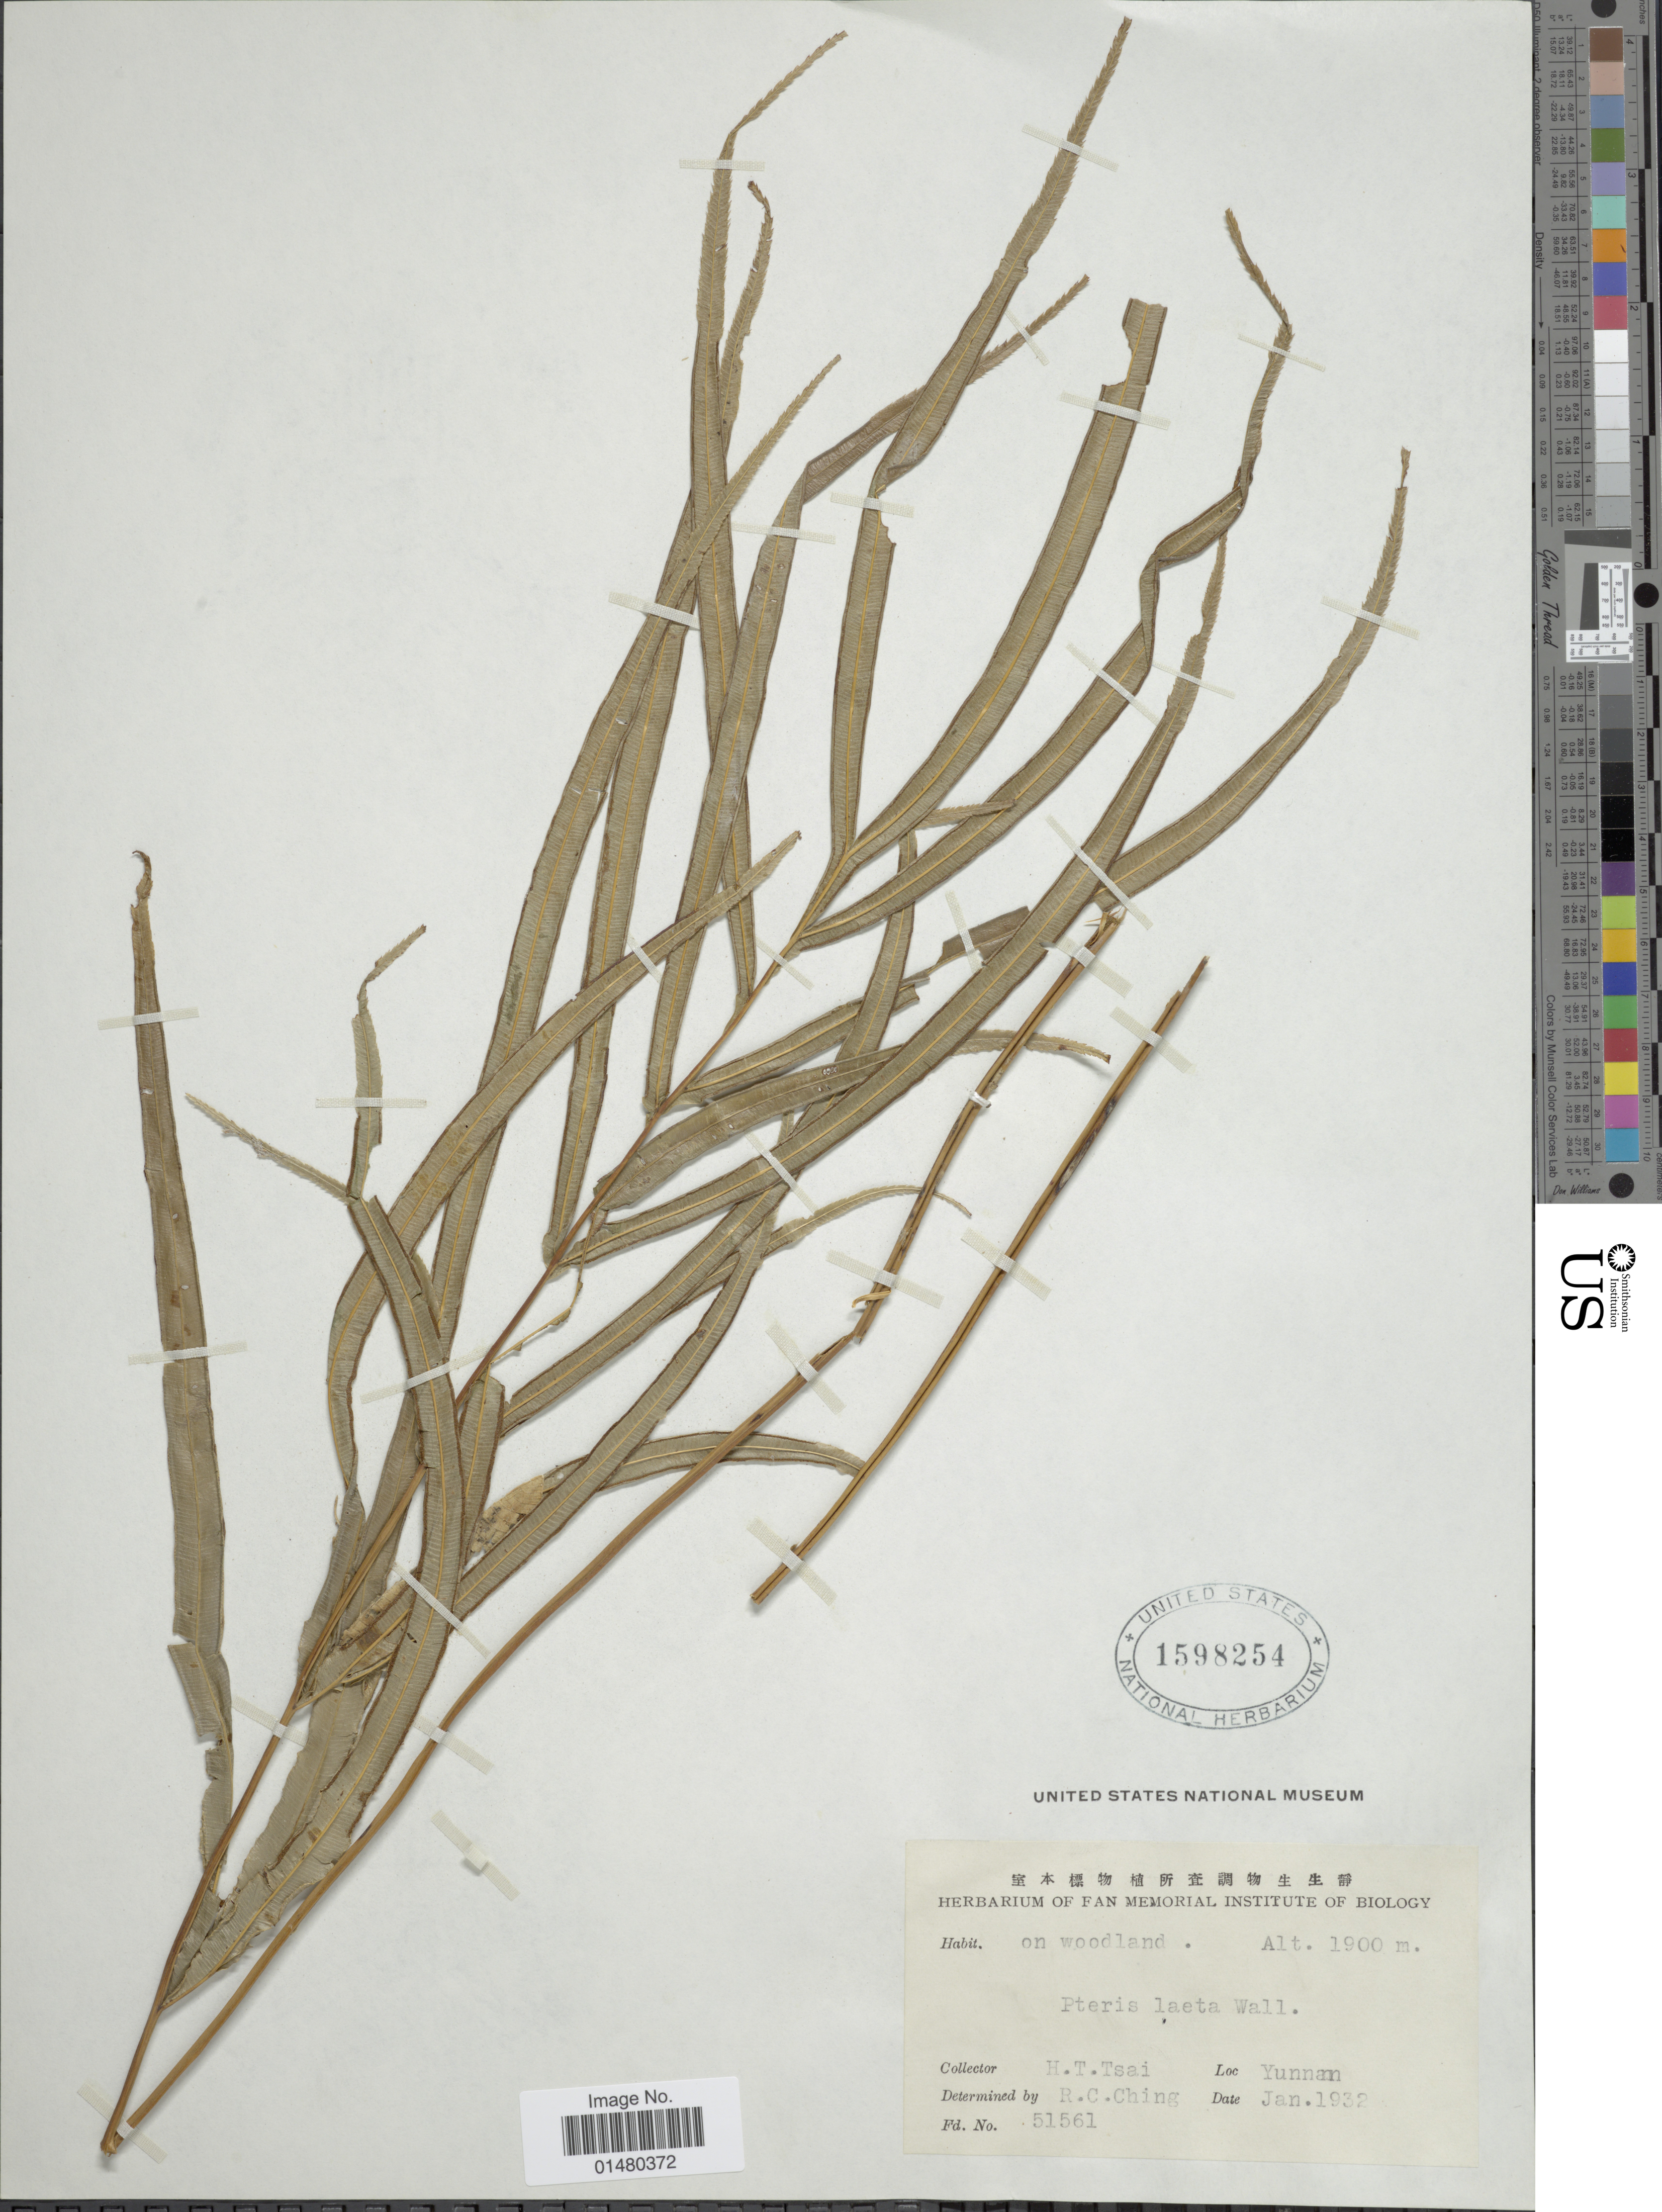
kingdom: Plantae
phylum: Tracheophyta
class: Polypodiopsida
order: Polypodiales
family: Pteridaceae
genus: Pteris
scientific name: Pteris cretica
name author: L.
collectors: H. Tsai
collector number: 51561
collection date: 1932-01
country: China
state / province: Yunnan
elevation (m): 1900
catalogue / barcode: US 1598254